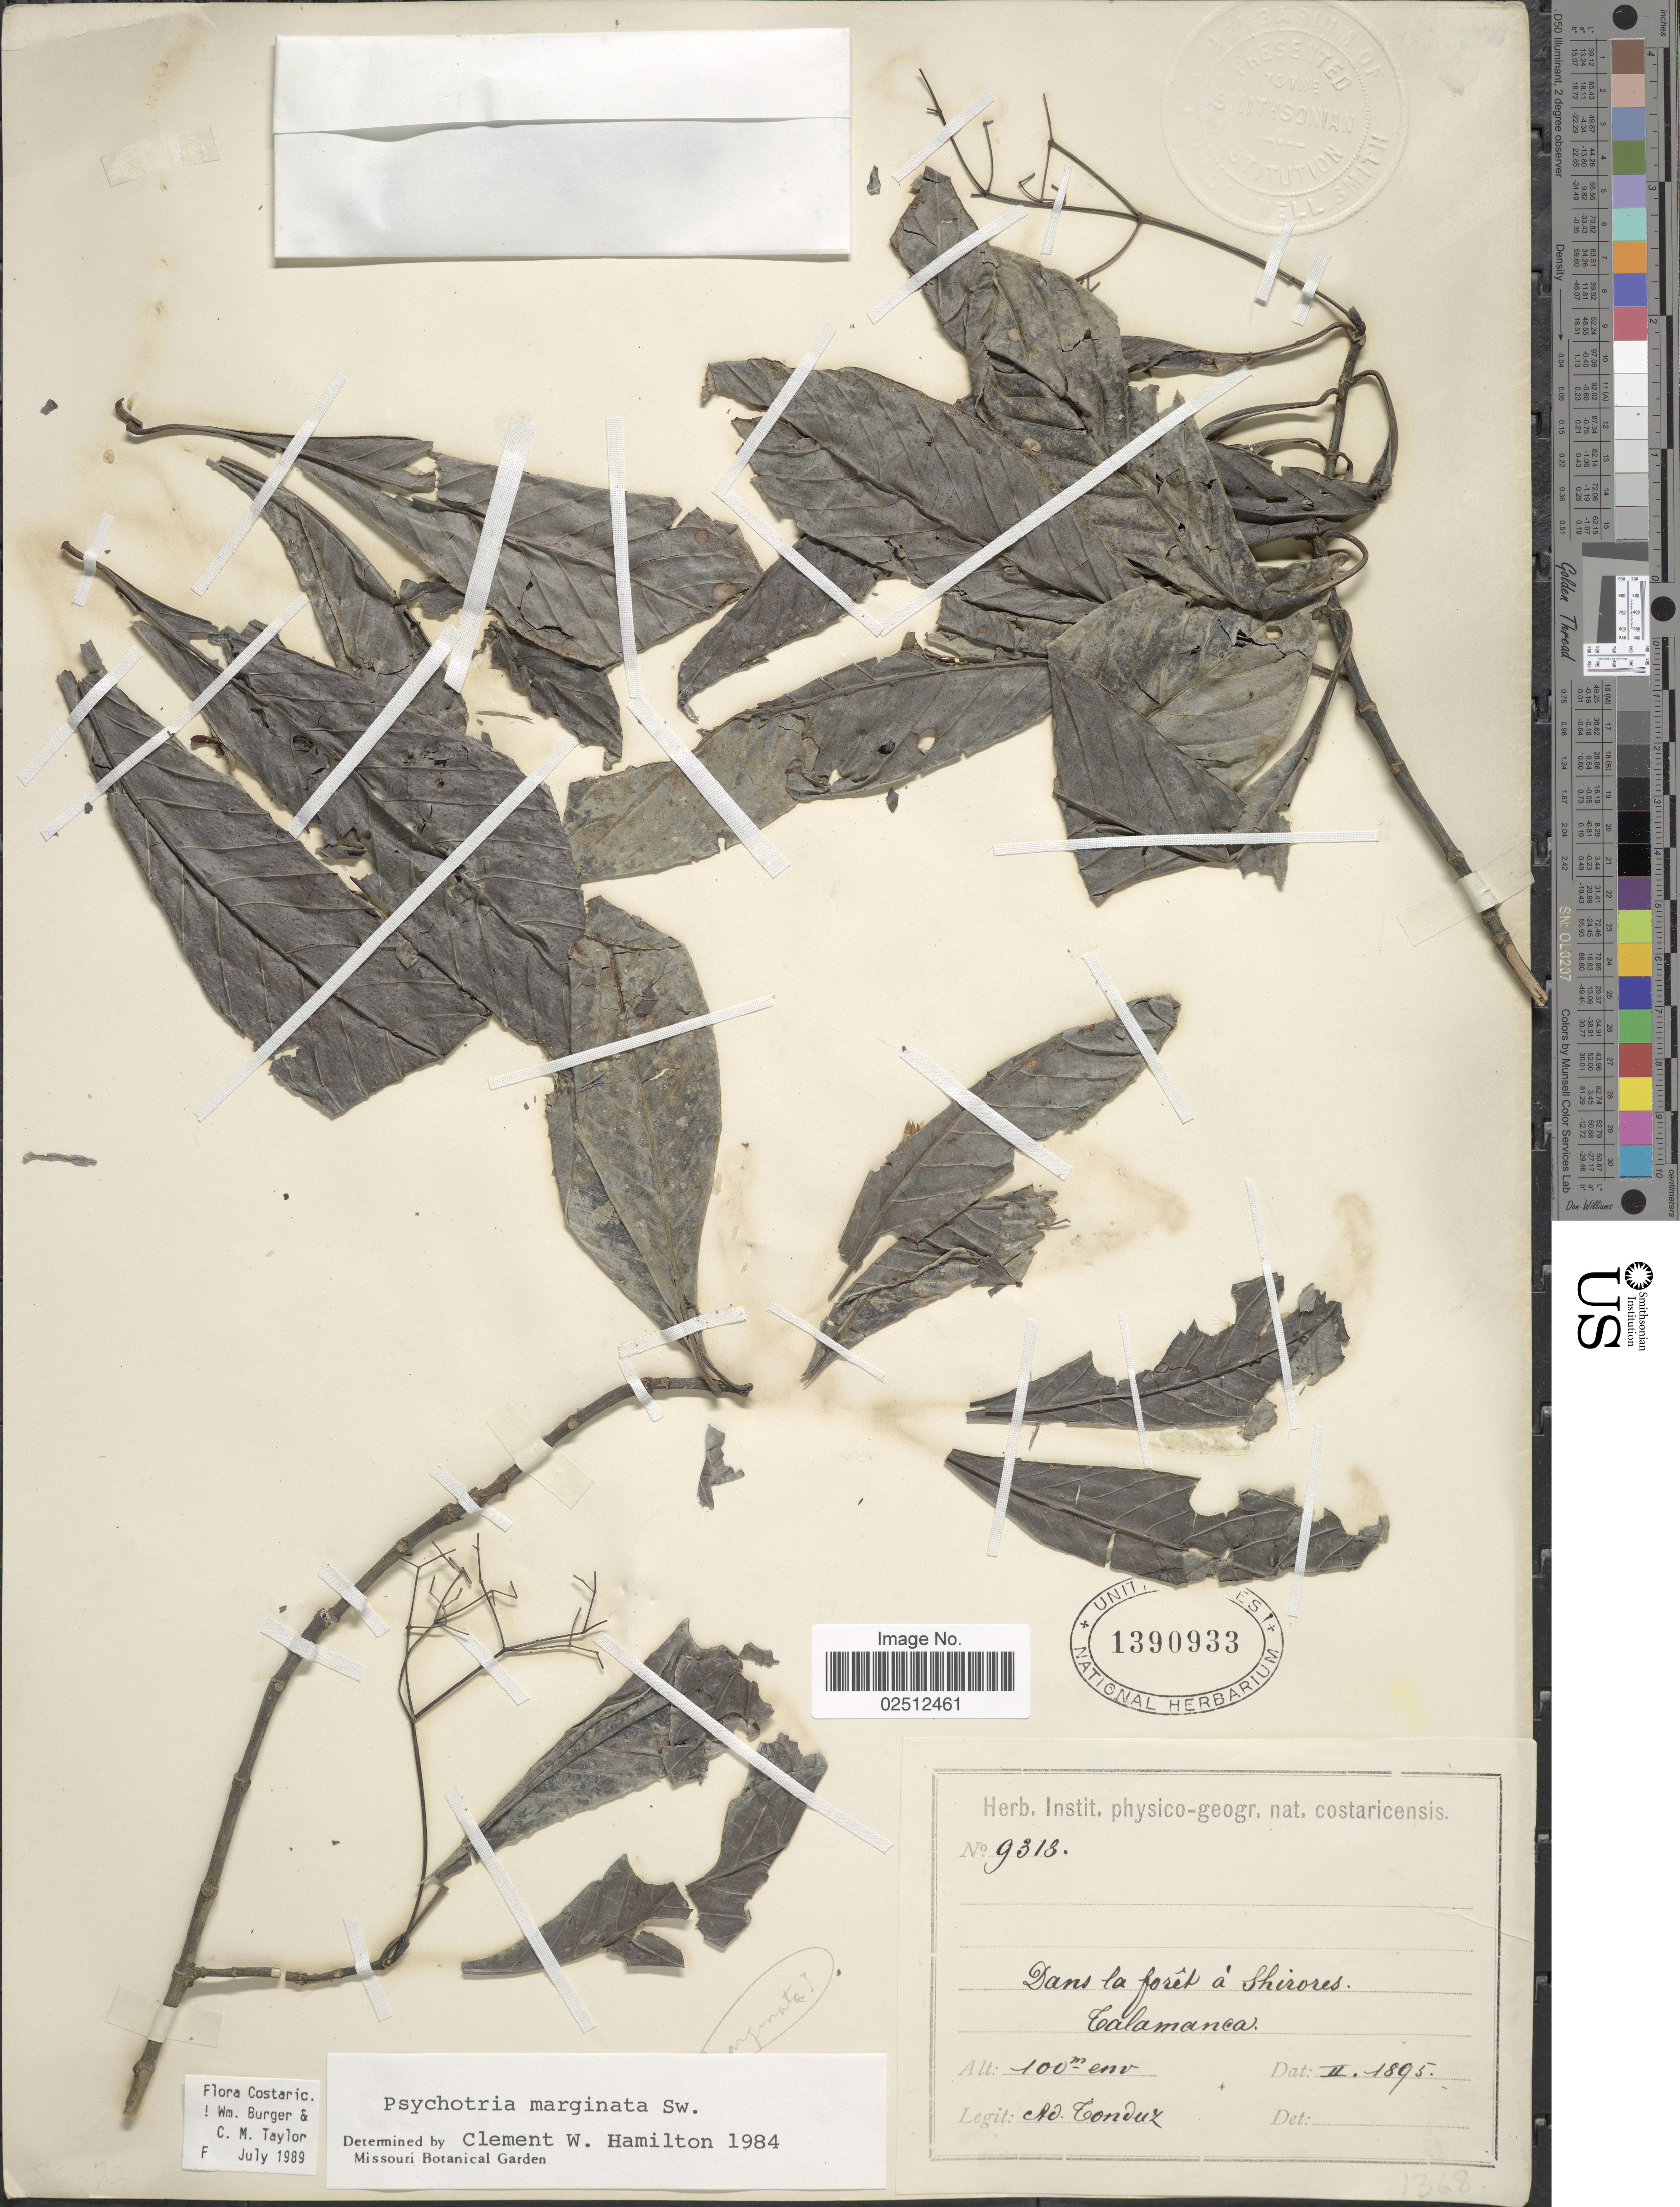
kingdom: Plantae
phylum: Tracheophyta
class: Magnoliopsida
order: Gentianales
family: Rubiaceae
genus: Psychotria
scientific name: Psychotria marginata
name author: Sw.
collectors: A. Tonduz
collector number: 9313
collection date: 1895-02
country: Costa Rica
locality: Dans la foret a Shirores, Talamanca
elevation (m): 100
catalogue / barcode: US 1390933